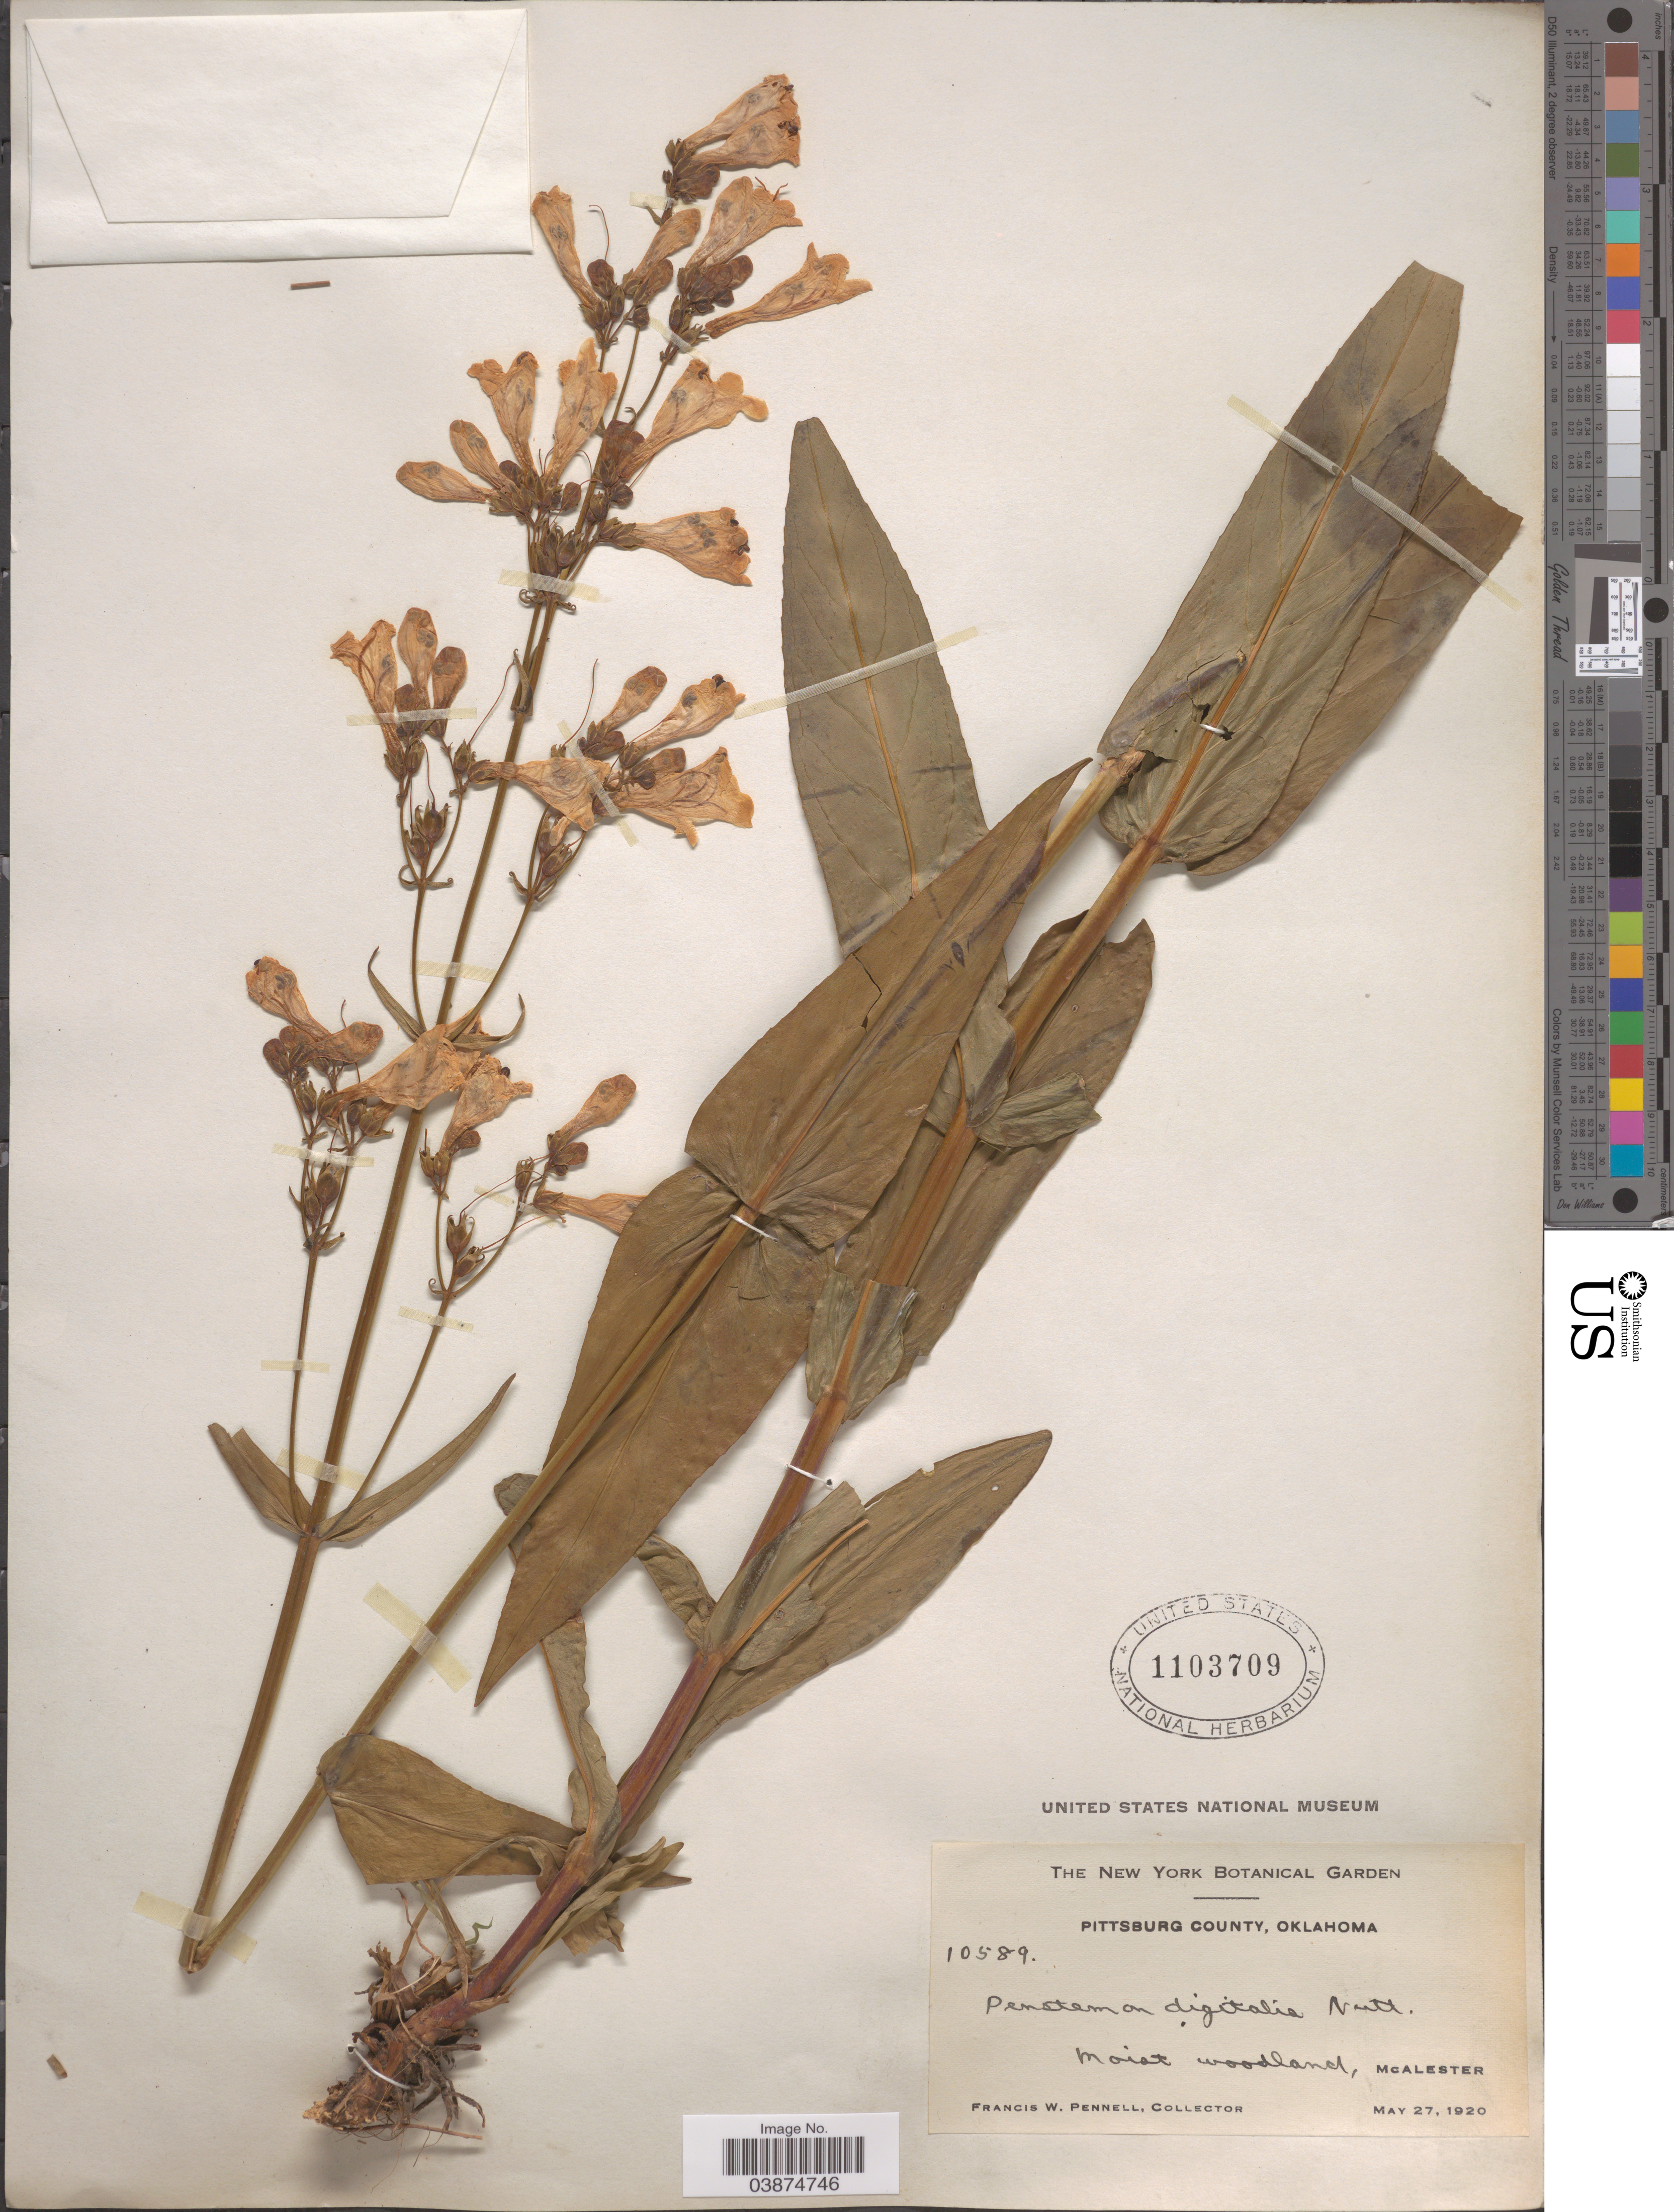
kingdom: Plantae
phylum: Tracheophyta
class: Magnoliopsida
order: Lamiales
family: Plantaginaceae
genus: Penstemon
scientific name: Penstemon digitalis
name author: Nutt. ex Sims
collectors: F. W. Pennell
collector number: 10589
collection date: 1920-05-27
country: United States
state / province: Oklahoma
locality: Pittsburg County. McAlester.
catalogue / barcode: US 1103709